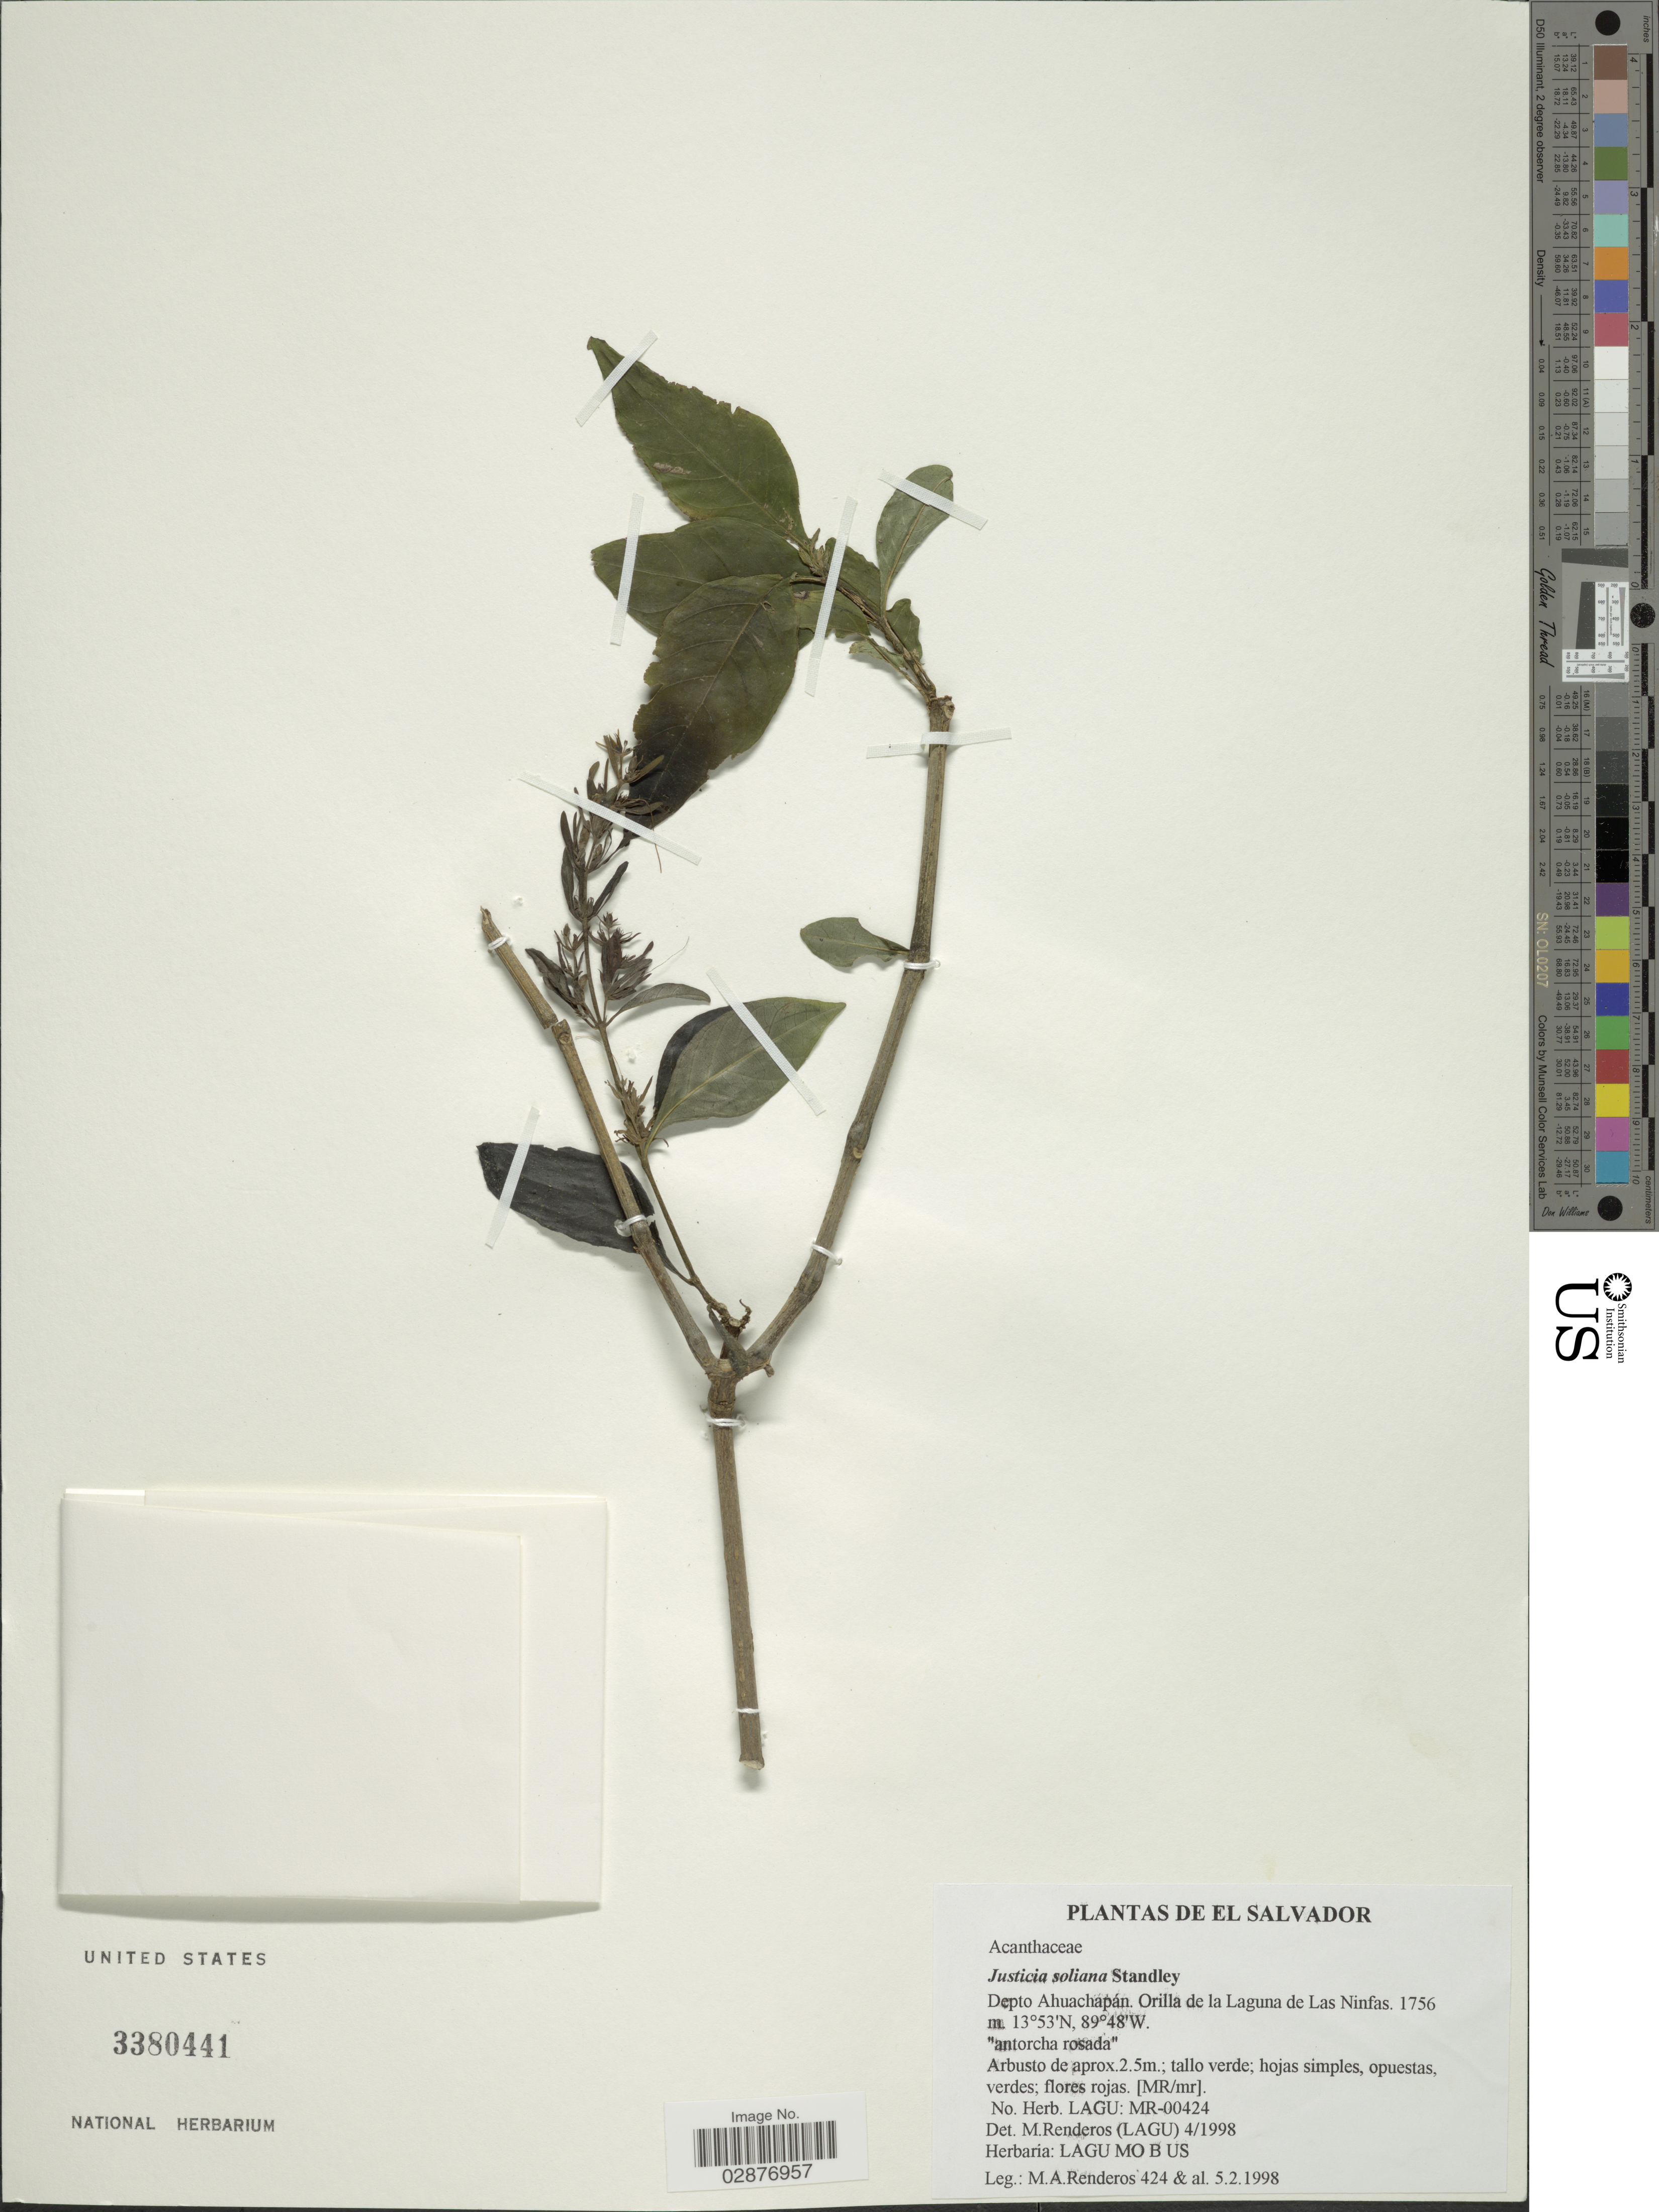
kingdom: Plantae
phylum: Tracheophyta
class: Magnoliopsida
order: Lamiales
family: Acanthaceae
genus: Justicia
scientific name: Justicia soliana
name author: Standl.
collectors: M. Renderos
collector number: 424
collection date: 1998-02-05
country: El Salvador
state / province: Ahuachapan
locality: Depto Ahuachapán. Orilla de la Laguna de Las Ninfas.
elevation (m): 1756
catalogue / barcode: US 3380441